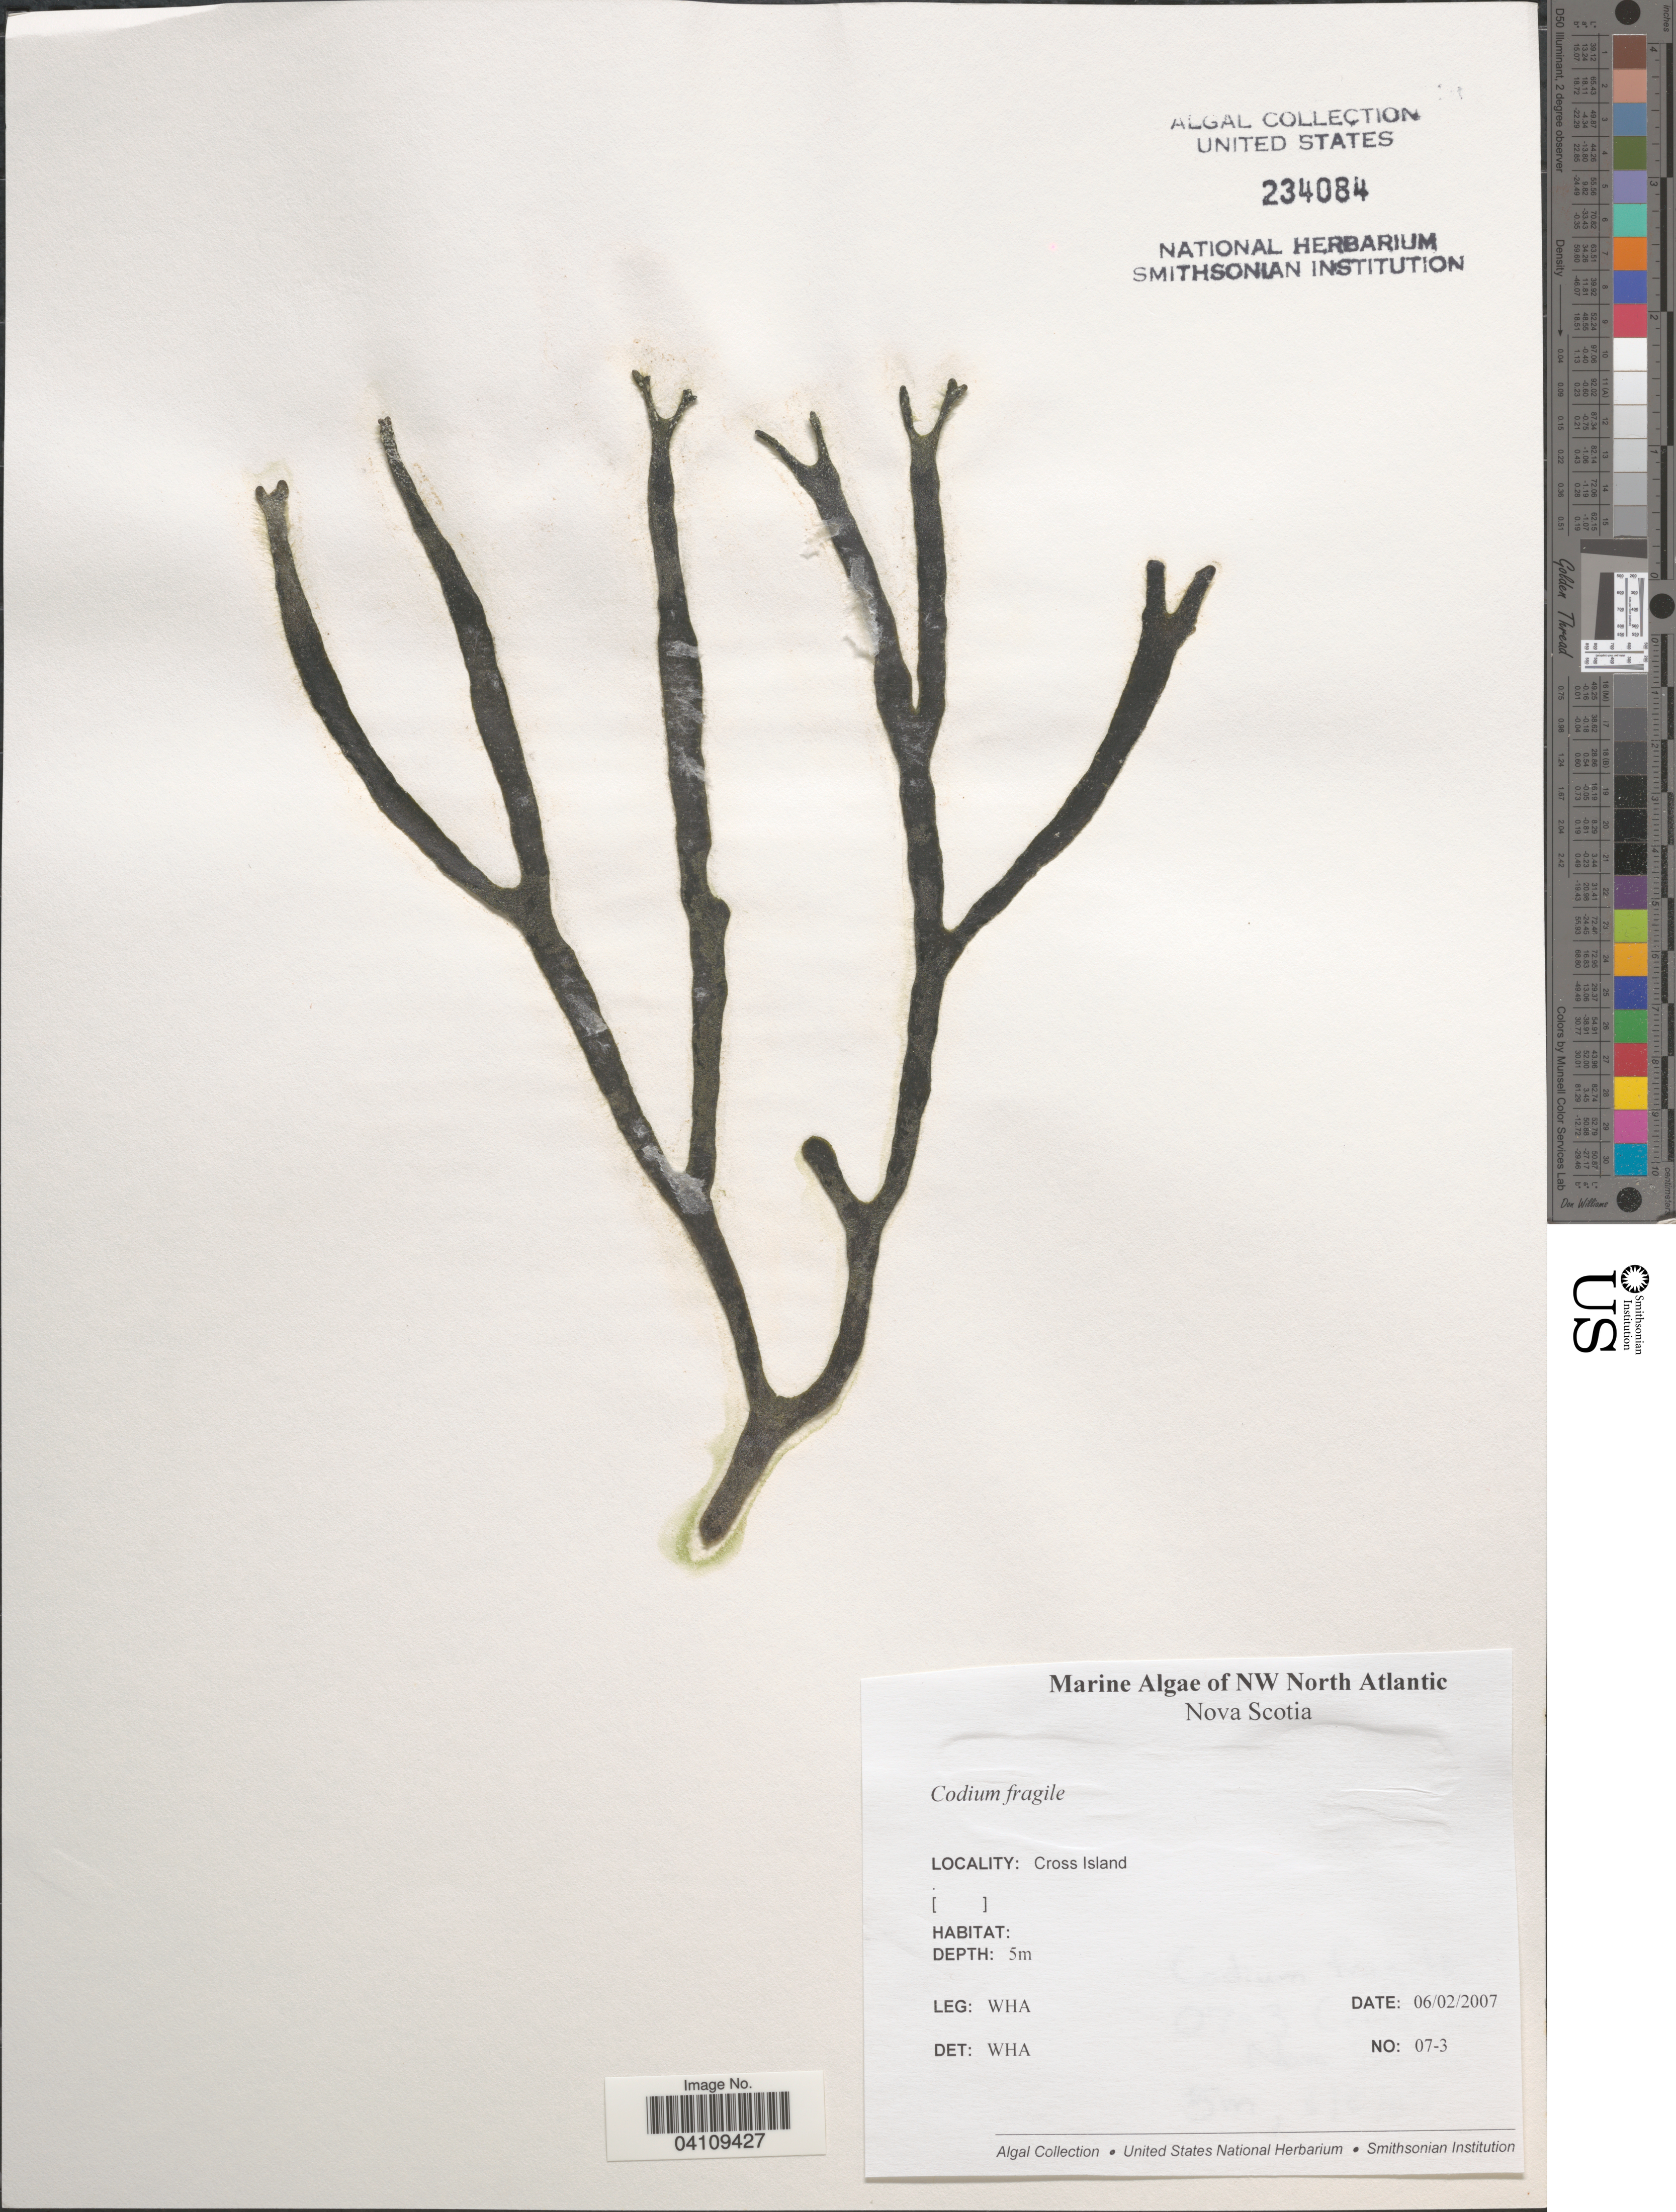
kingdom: Plantae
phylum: Chlorophyta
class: Ulvophyceae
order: Bryopsidales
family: Codiaceae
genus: Codium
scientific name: Codium fragile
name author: (Suringar) P. Hariot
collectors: W. H. Adey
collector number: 07-3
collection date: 2007-02-06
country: Canada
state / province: Nova Scotia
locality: NW North Atlantic. Cross Island.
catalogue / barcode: US 234084